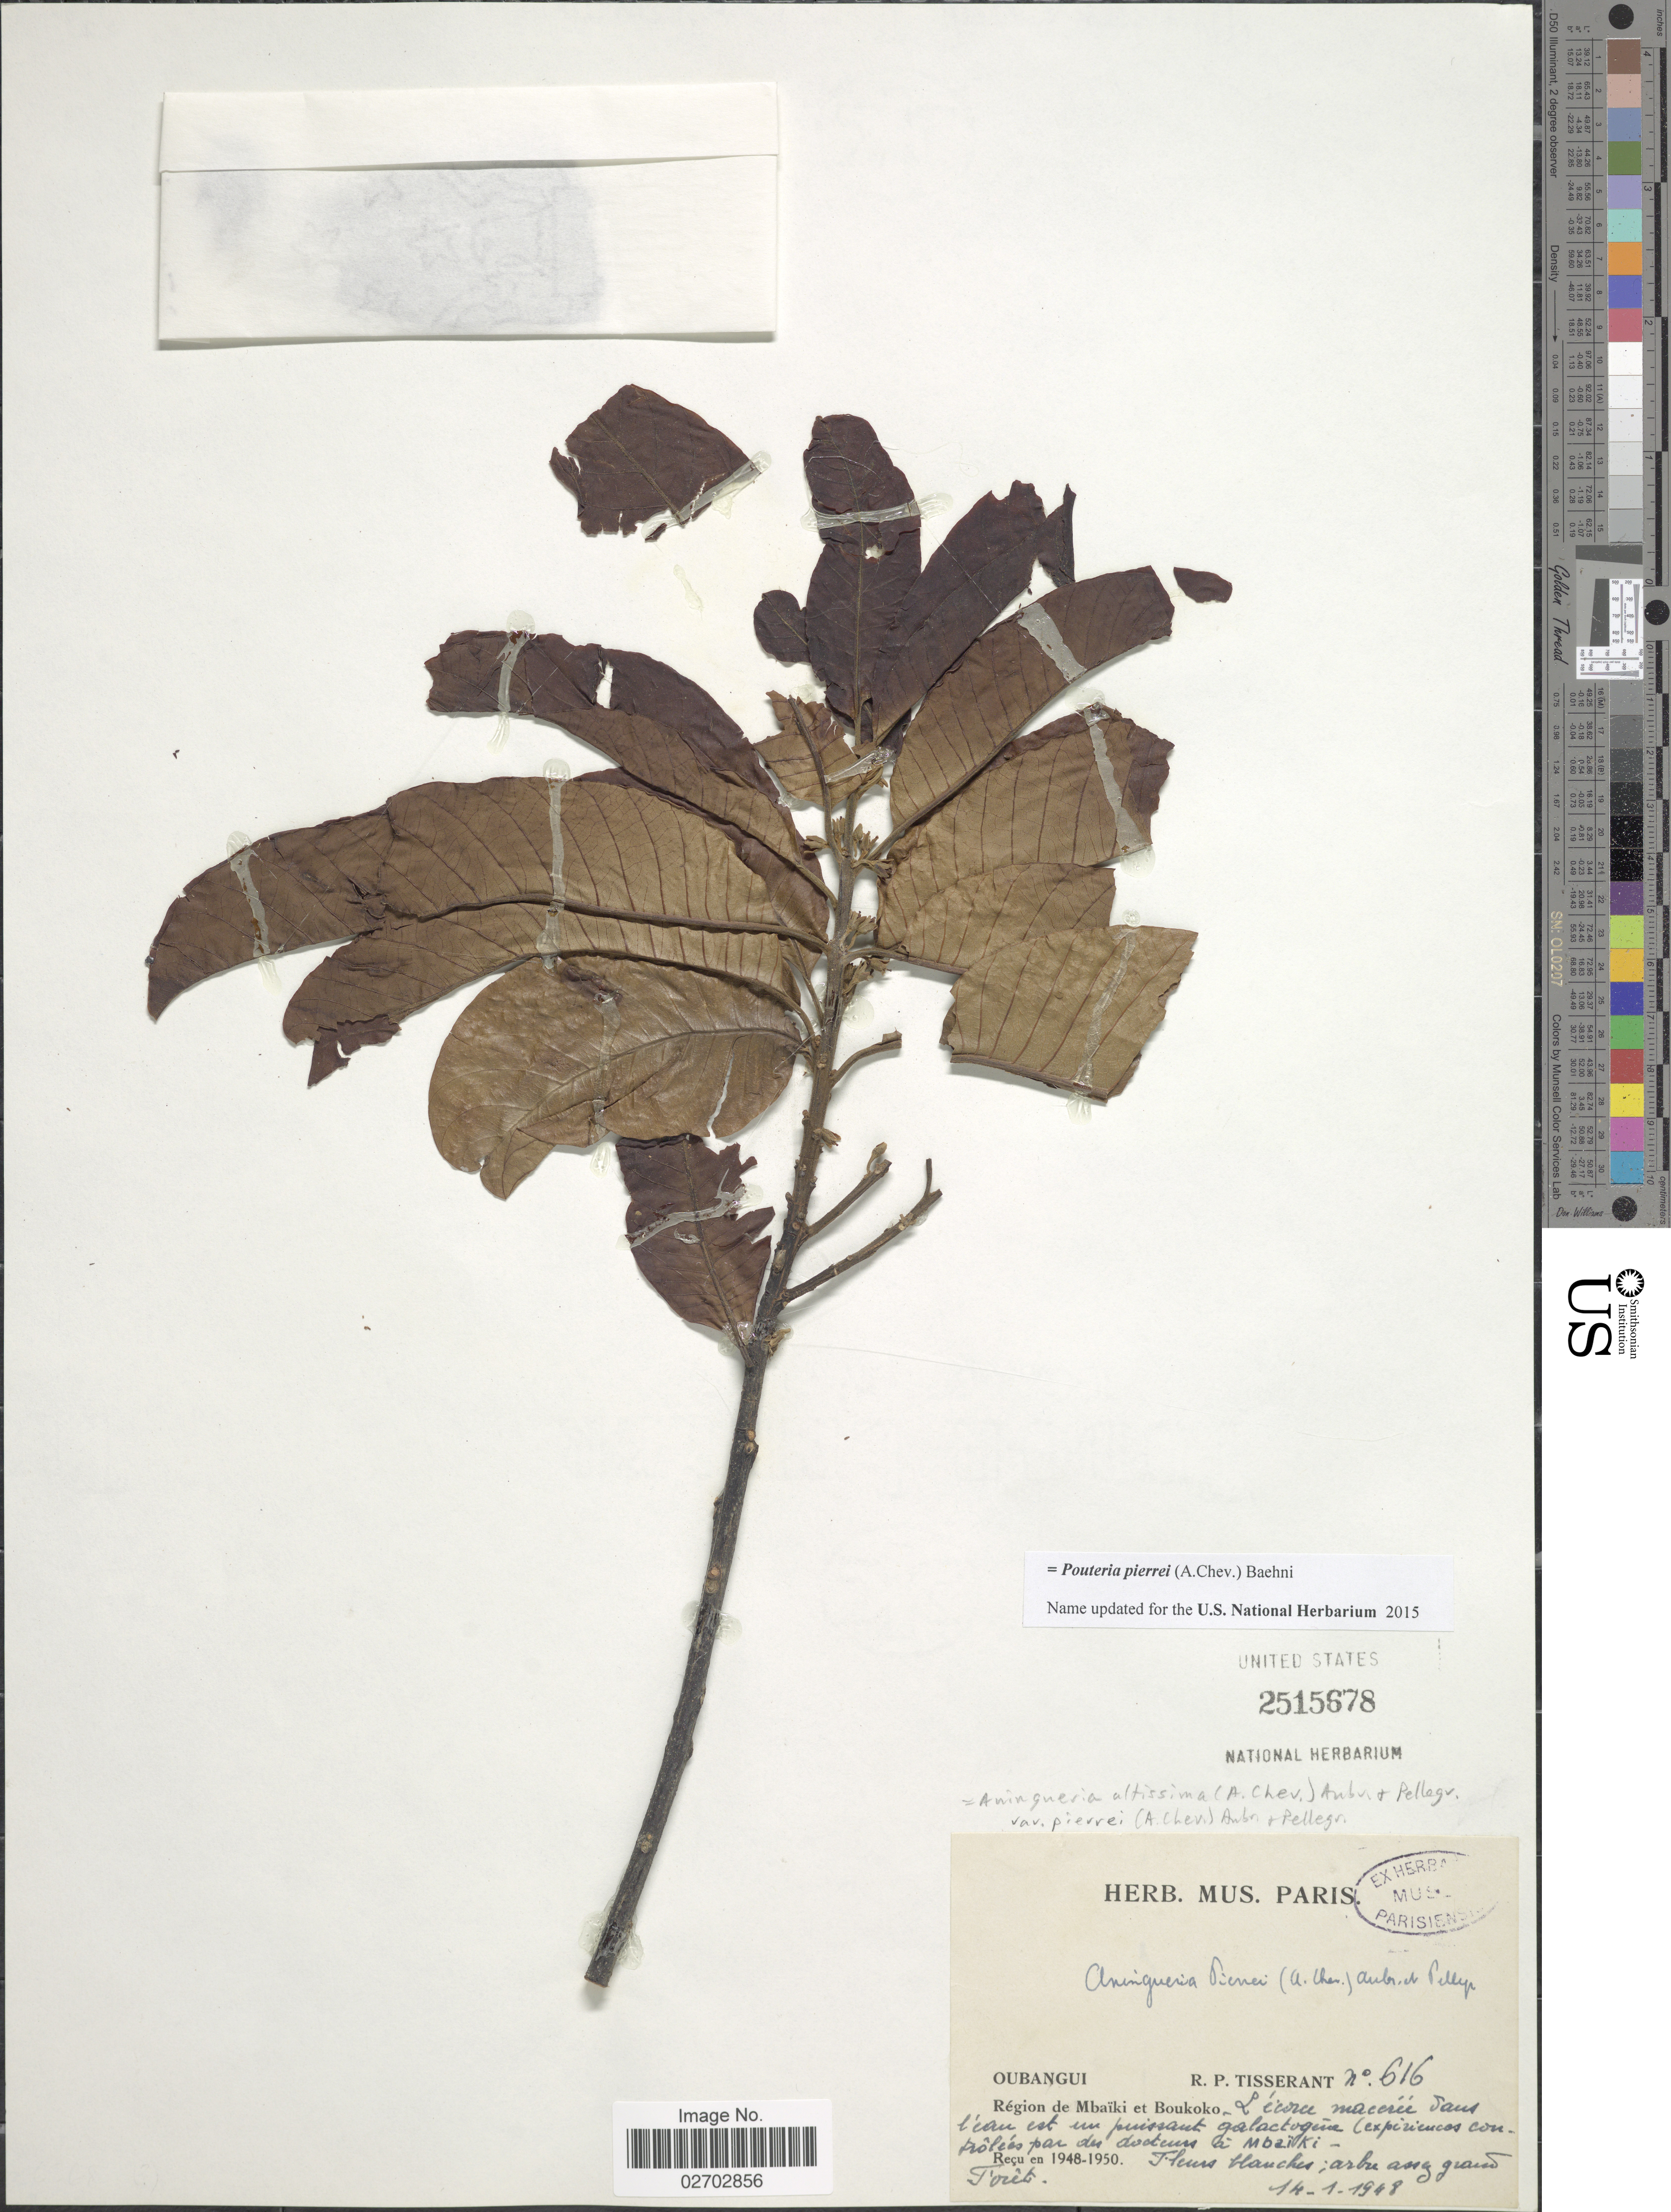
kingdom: Plantae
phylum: Tracheophyta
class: Magnoliopsida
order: Ericales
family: Sapotaceae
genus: Pouteria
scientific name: Pouteria pierrei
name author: (A. Chev.) Baehni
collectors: C. Tisserant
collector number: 616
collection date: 1948-01-14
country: Central African Republic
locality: Oubangui. Region de Mbaiki et Boukoko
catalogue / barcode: US 2515678